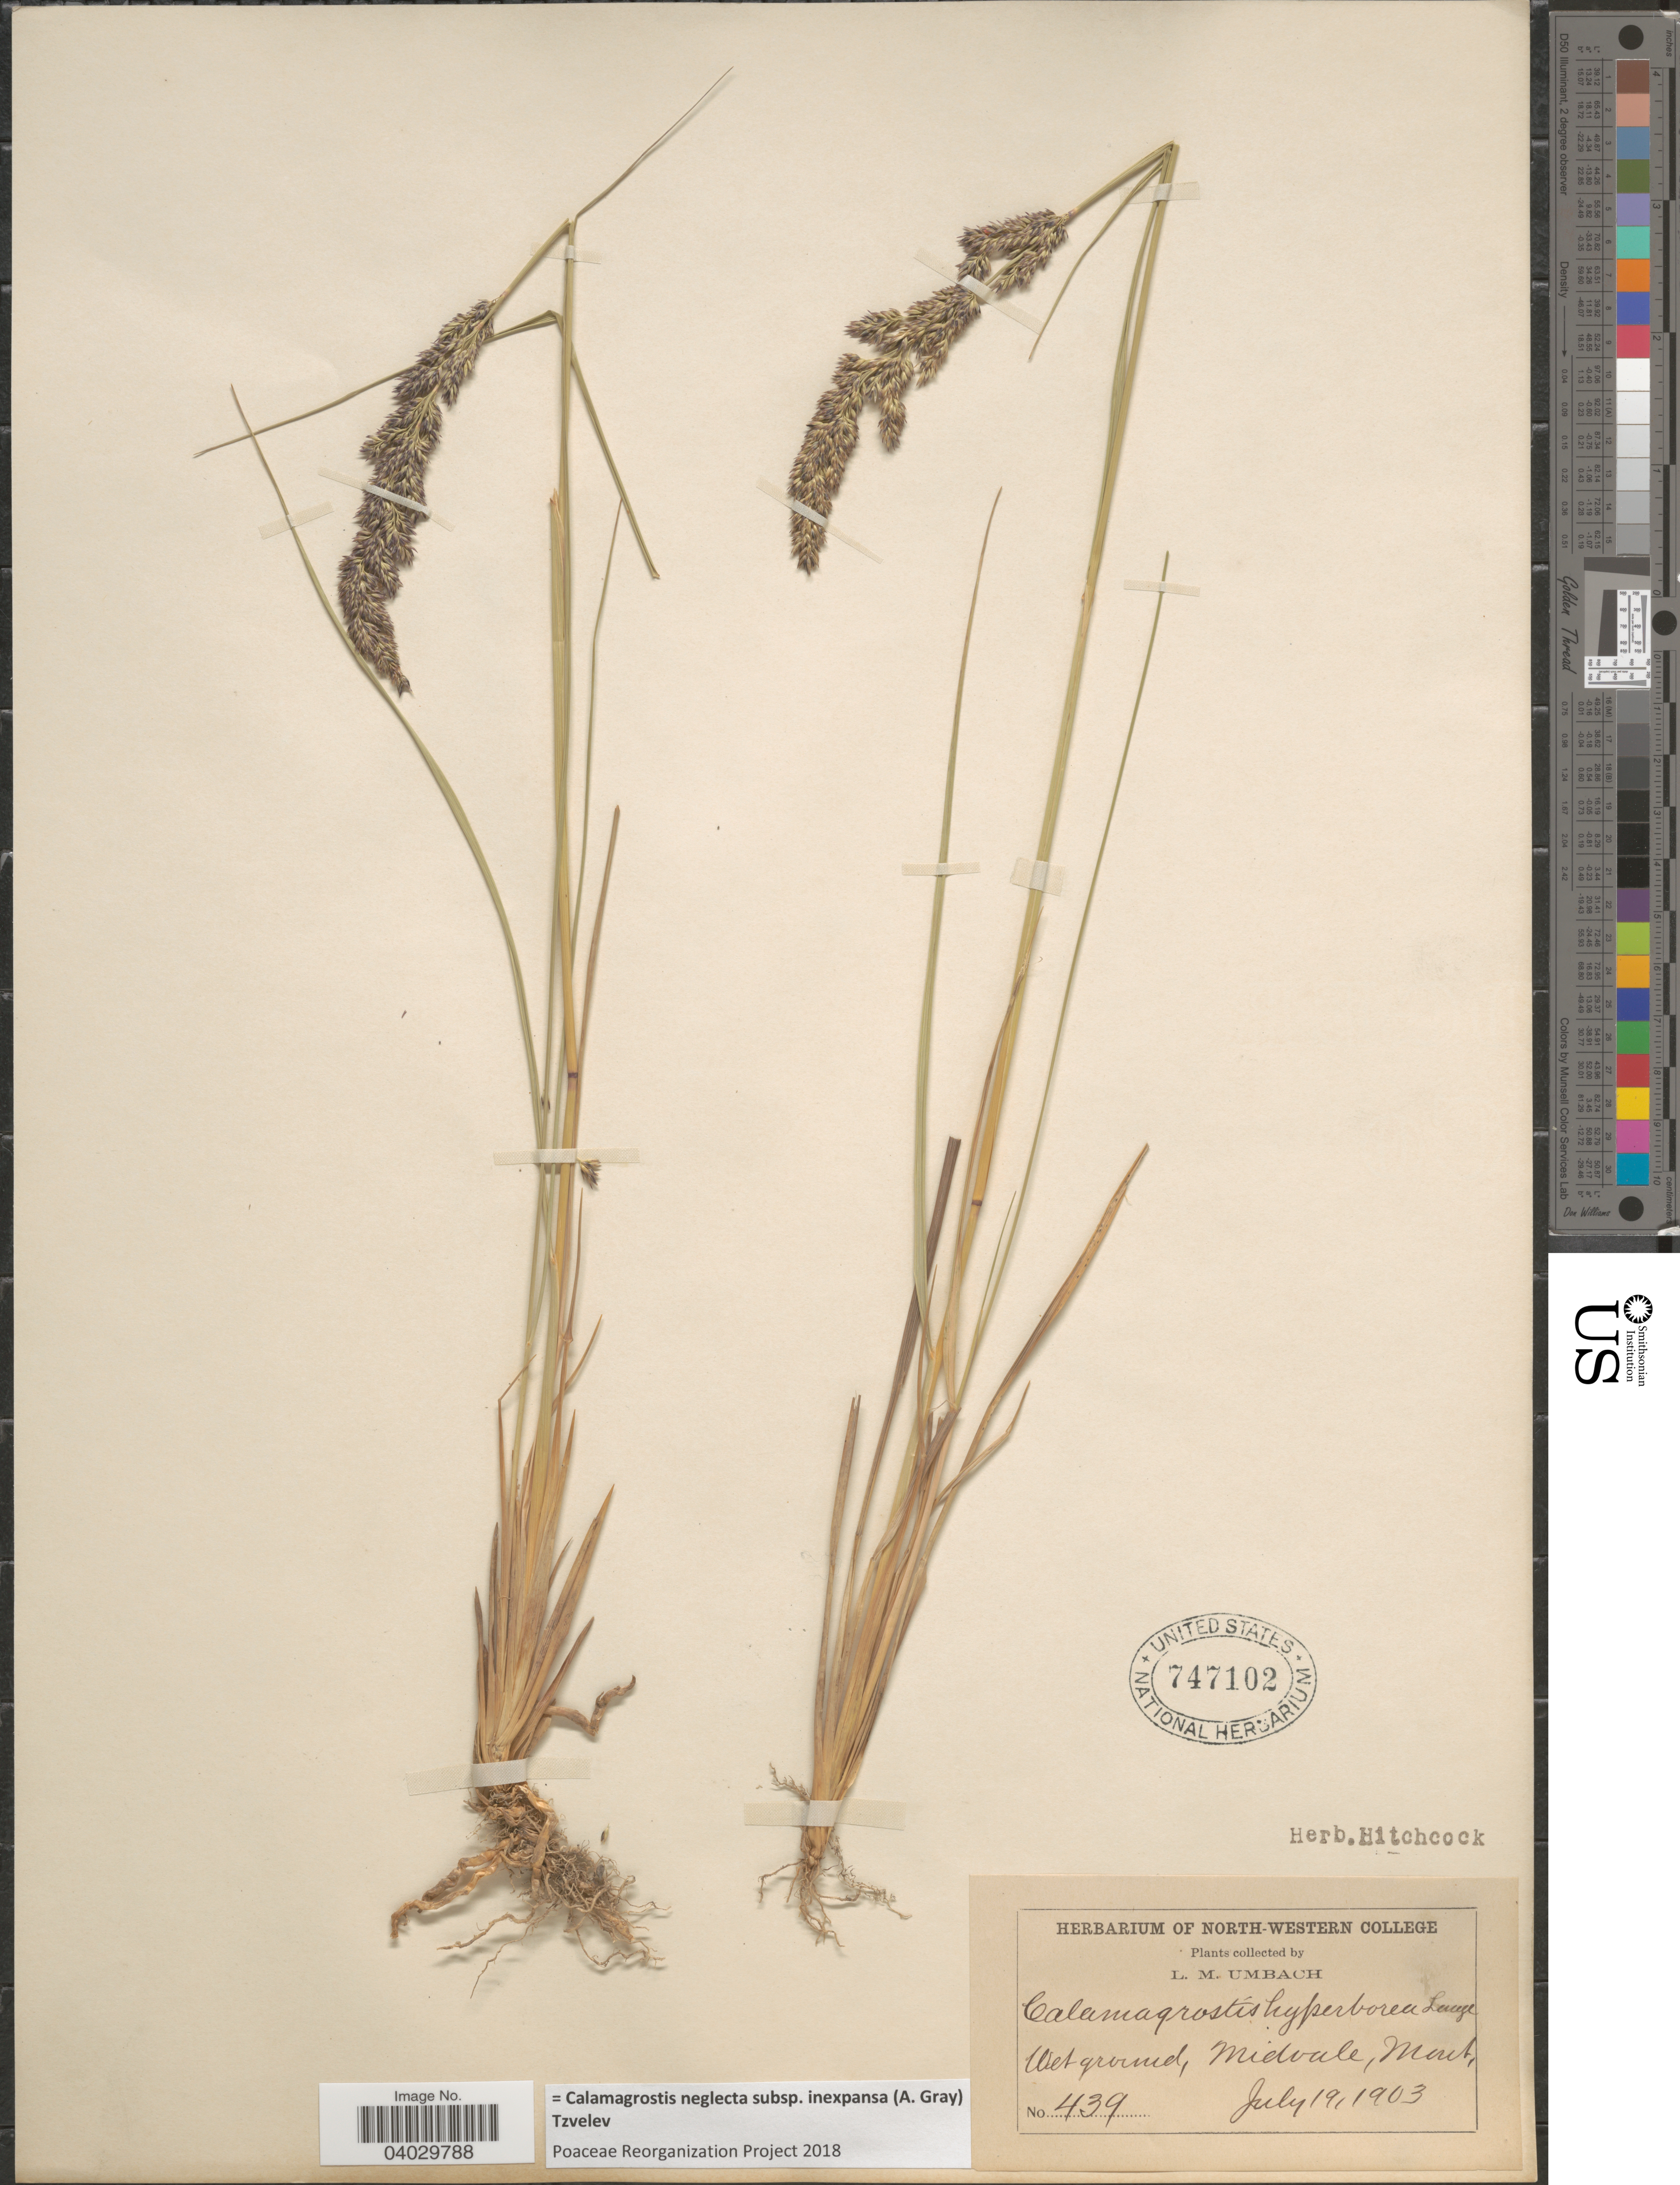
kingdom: Plantae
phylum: Tracheophyta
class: Liliopsida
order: Poales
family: Poaceae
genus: Calamagrostis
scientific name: Calamagrostis neglecta subsp. inexpansa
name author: (A. Gray) Tzvelev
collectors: L. M. Umbach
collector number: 439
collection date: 1903-07-19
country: United States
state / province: Montana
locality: Wet ground, Midvale.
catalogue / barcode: US 747102